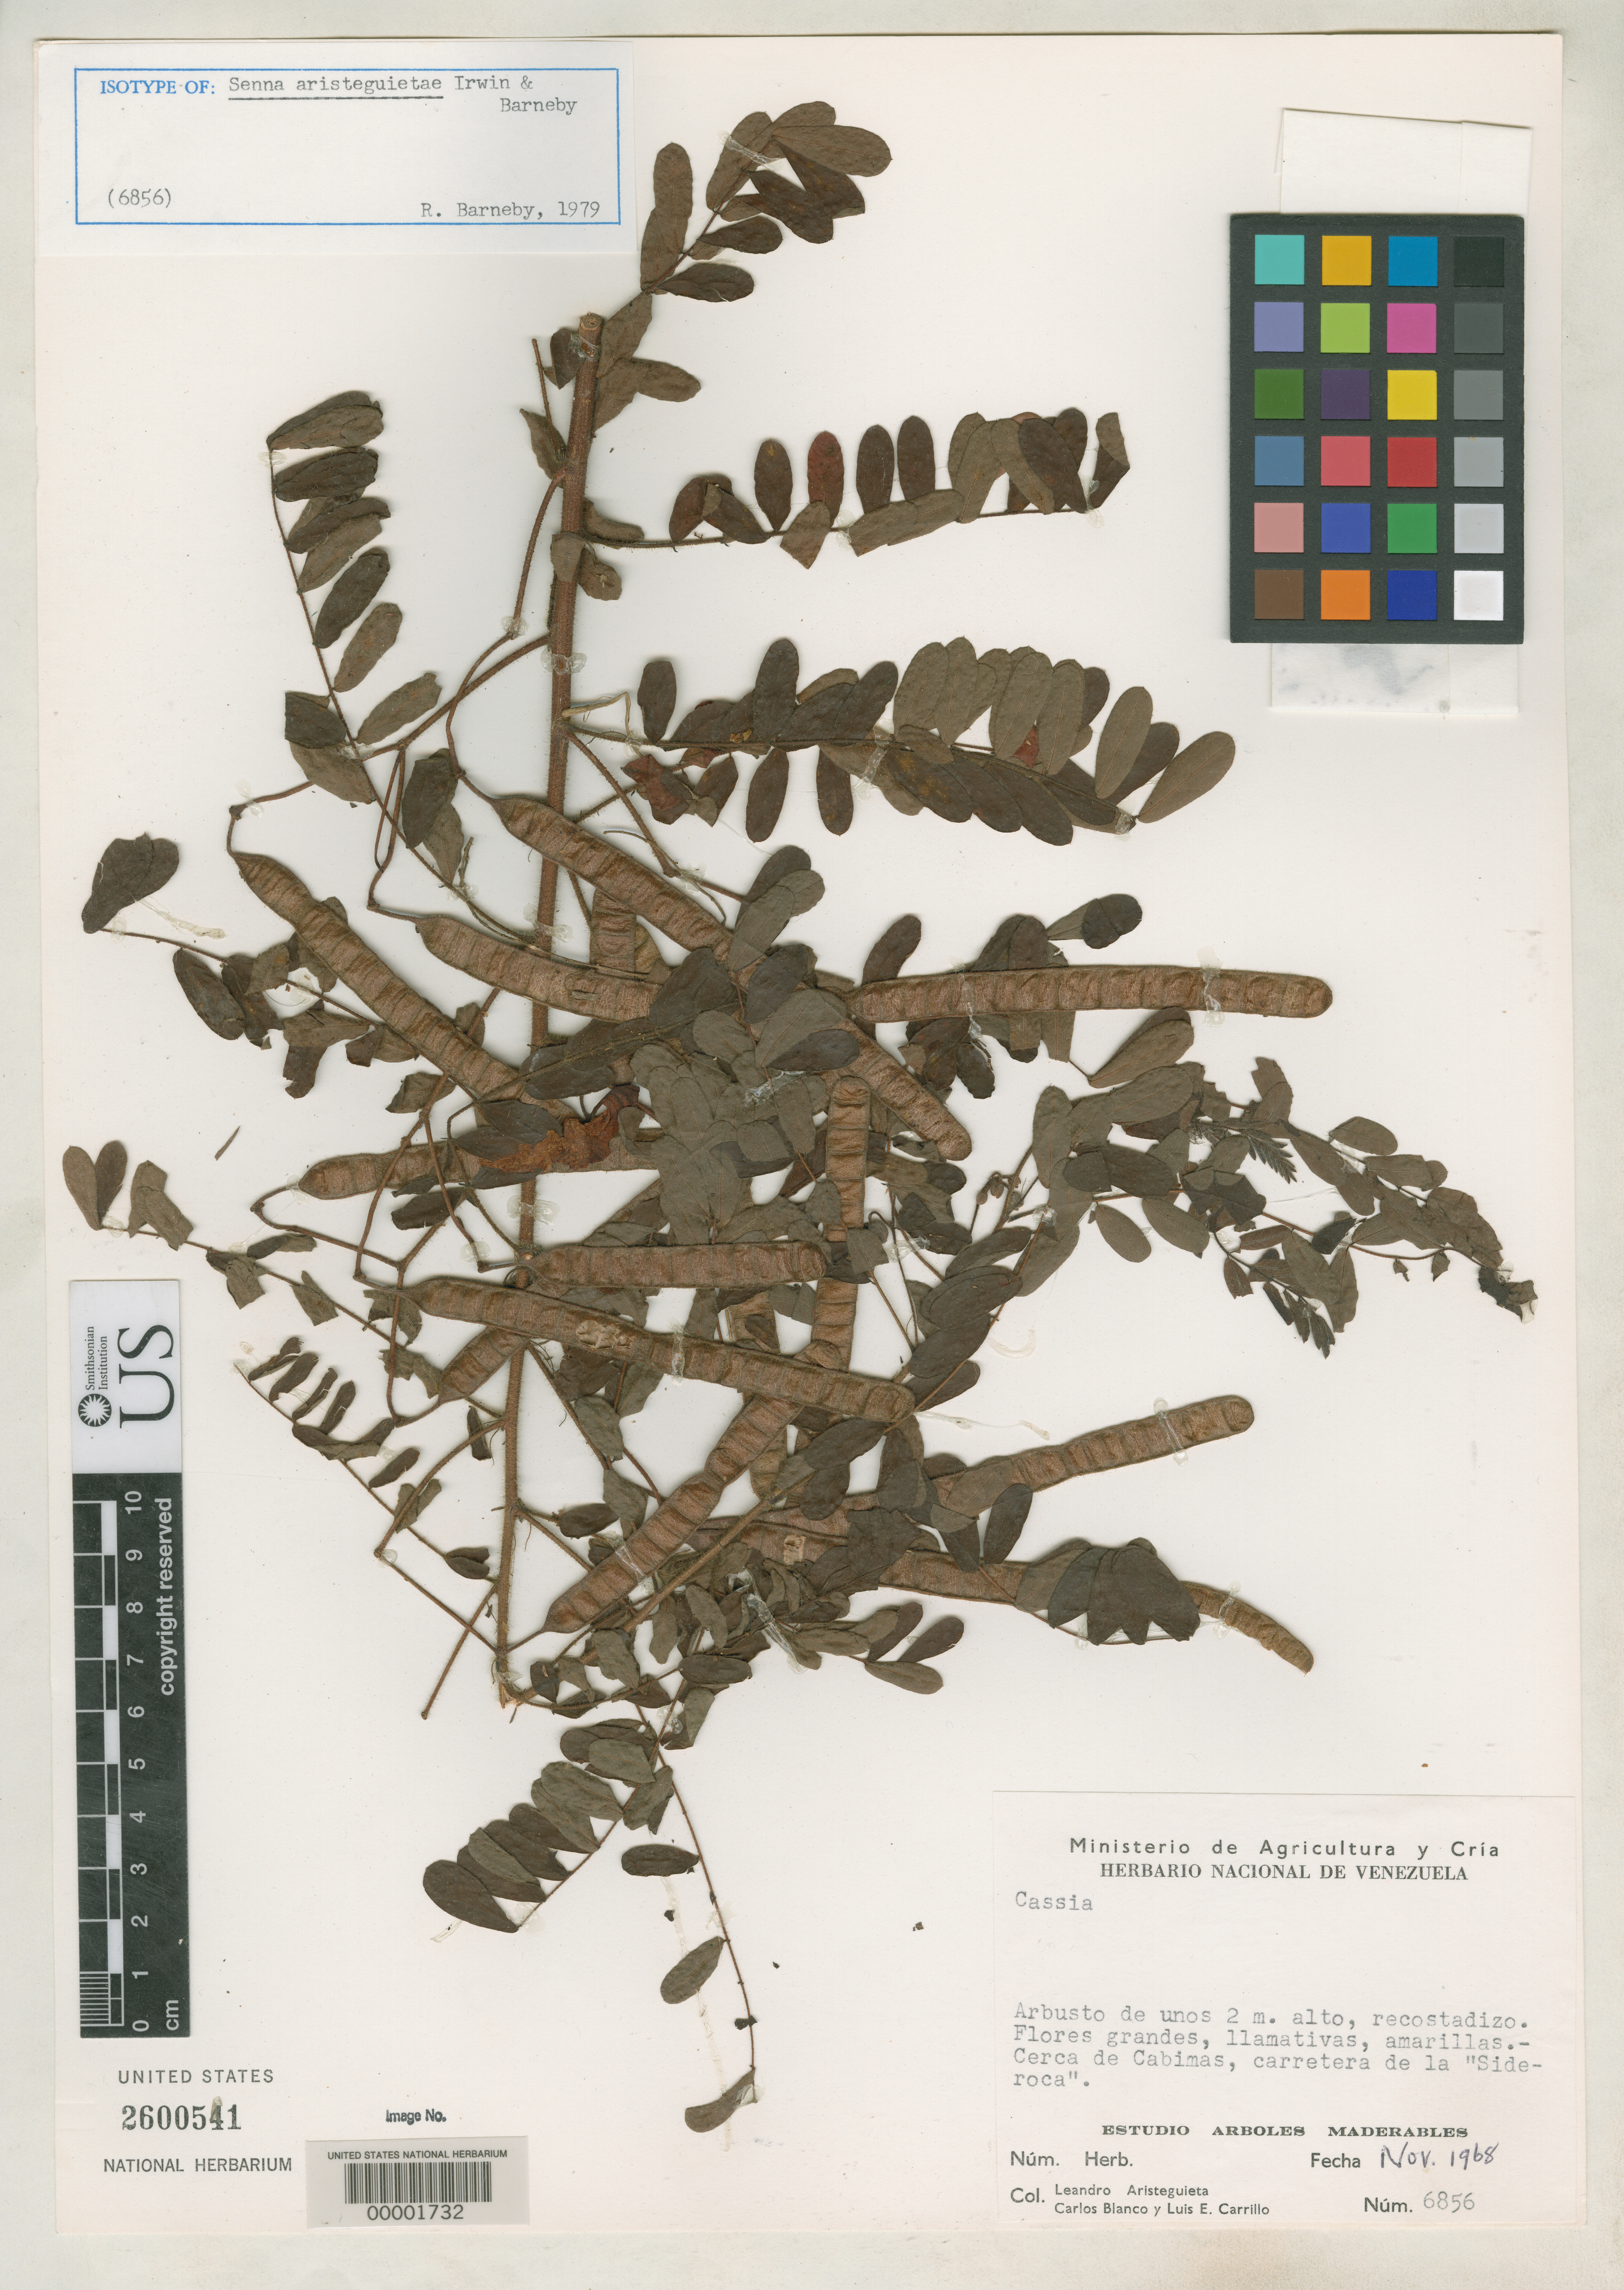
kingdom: Plantae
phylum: Tracheophyta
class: Magnoliopsida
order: Fabales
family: Fabaceae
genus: Senna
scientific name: Senna aristeguietae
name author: H.S. Irwin & Barneby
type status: Isotype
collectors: L. Aristeguieta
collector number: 6856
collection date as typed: Nov 1968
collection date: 1968-11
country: Venezuela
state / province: Zulia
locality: Cerca de Cabimas, Carretera de la "Sideroca".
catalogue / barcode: US 2600541